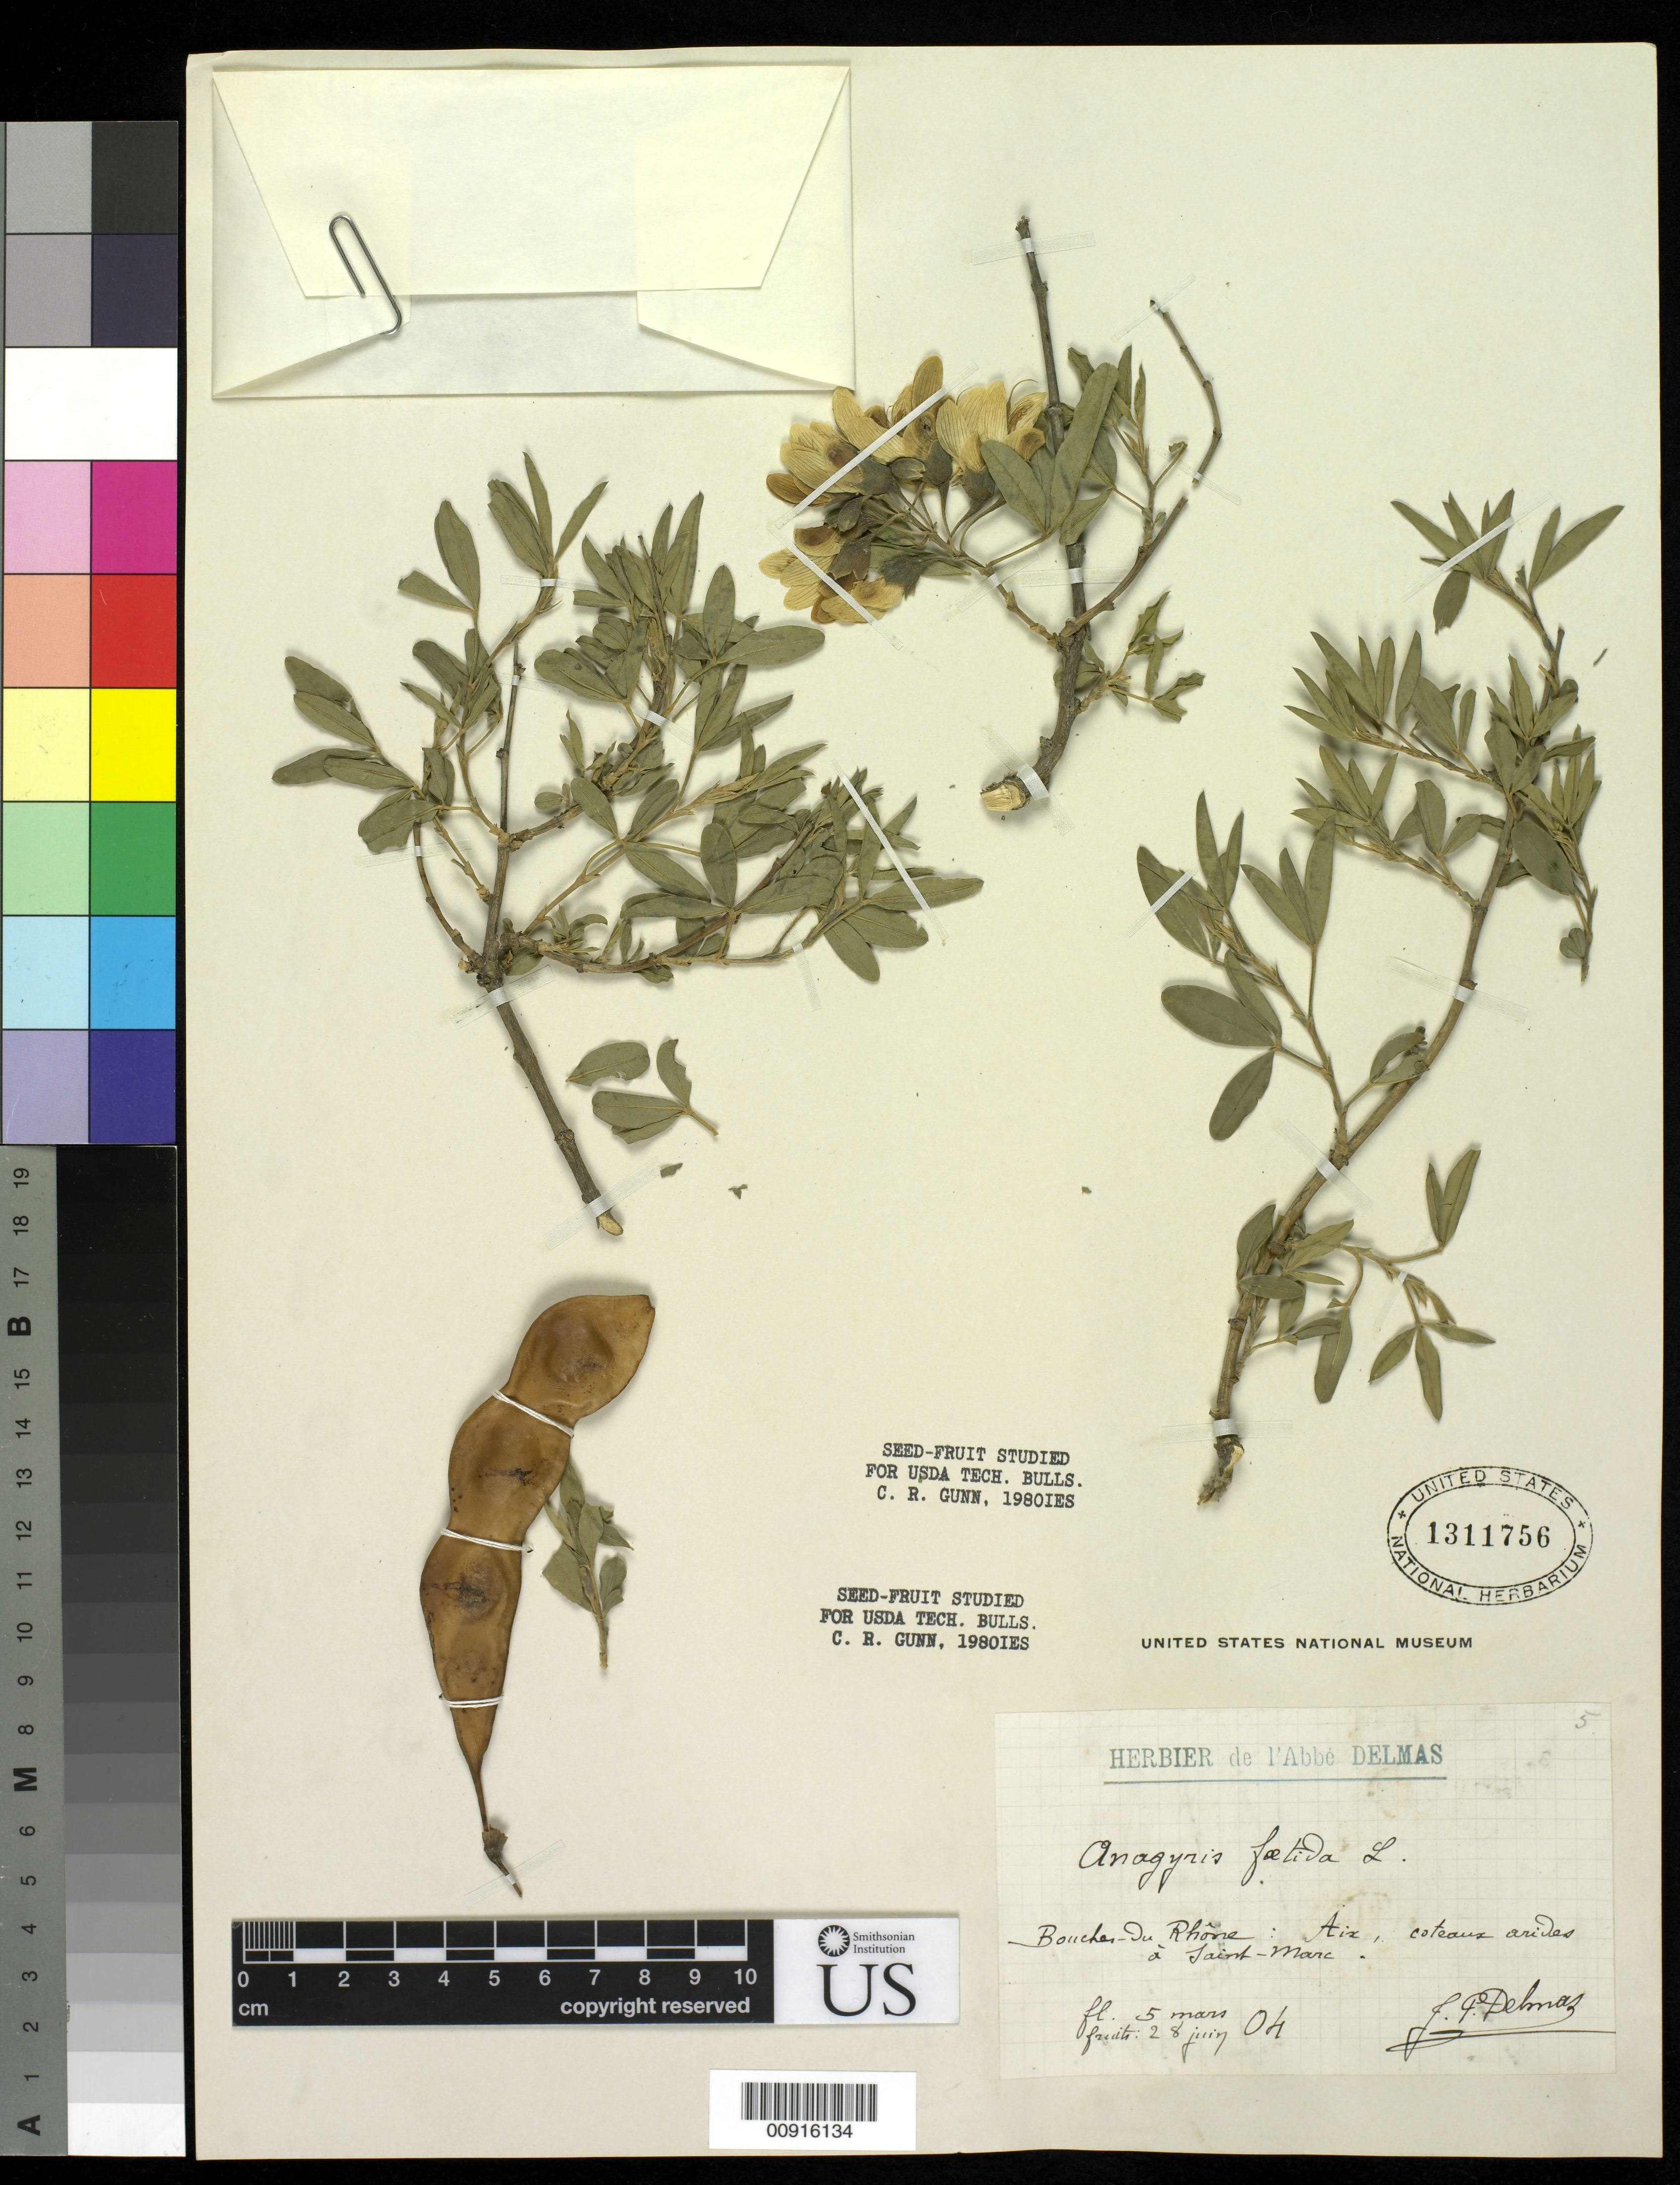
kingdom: Plantae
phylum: Tracheophyta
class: Magnoliopsida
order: Fabales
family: Fabaceae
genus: Anagyris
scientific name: Anagyris foetida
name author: L.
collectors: J. Delmas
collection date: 1904-05-05/1904-06-28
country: France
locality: Bouches - du Rhone: Aix, coteaux arives a Saint-Marc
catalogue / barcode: US 1311756